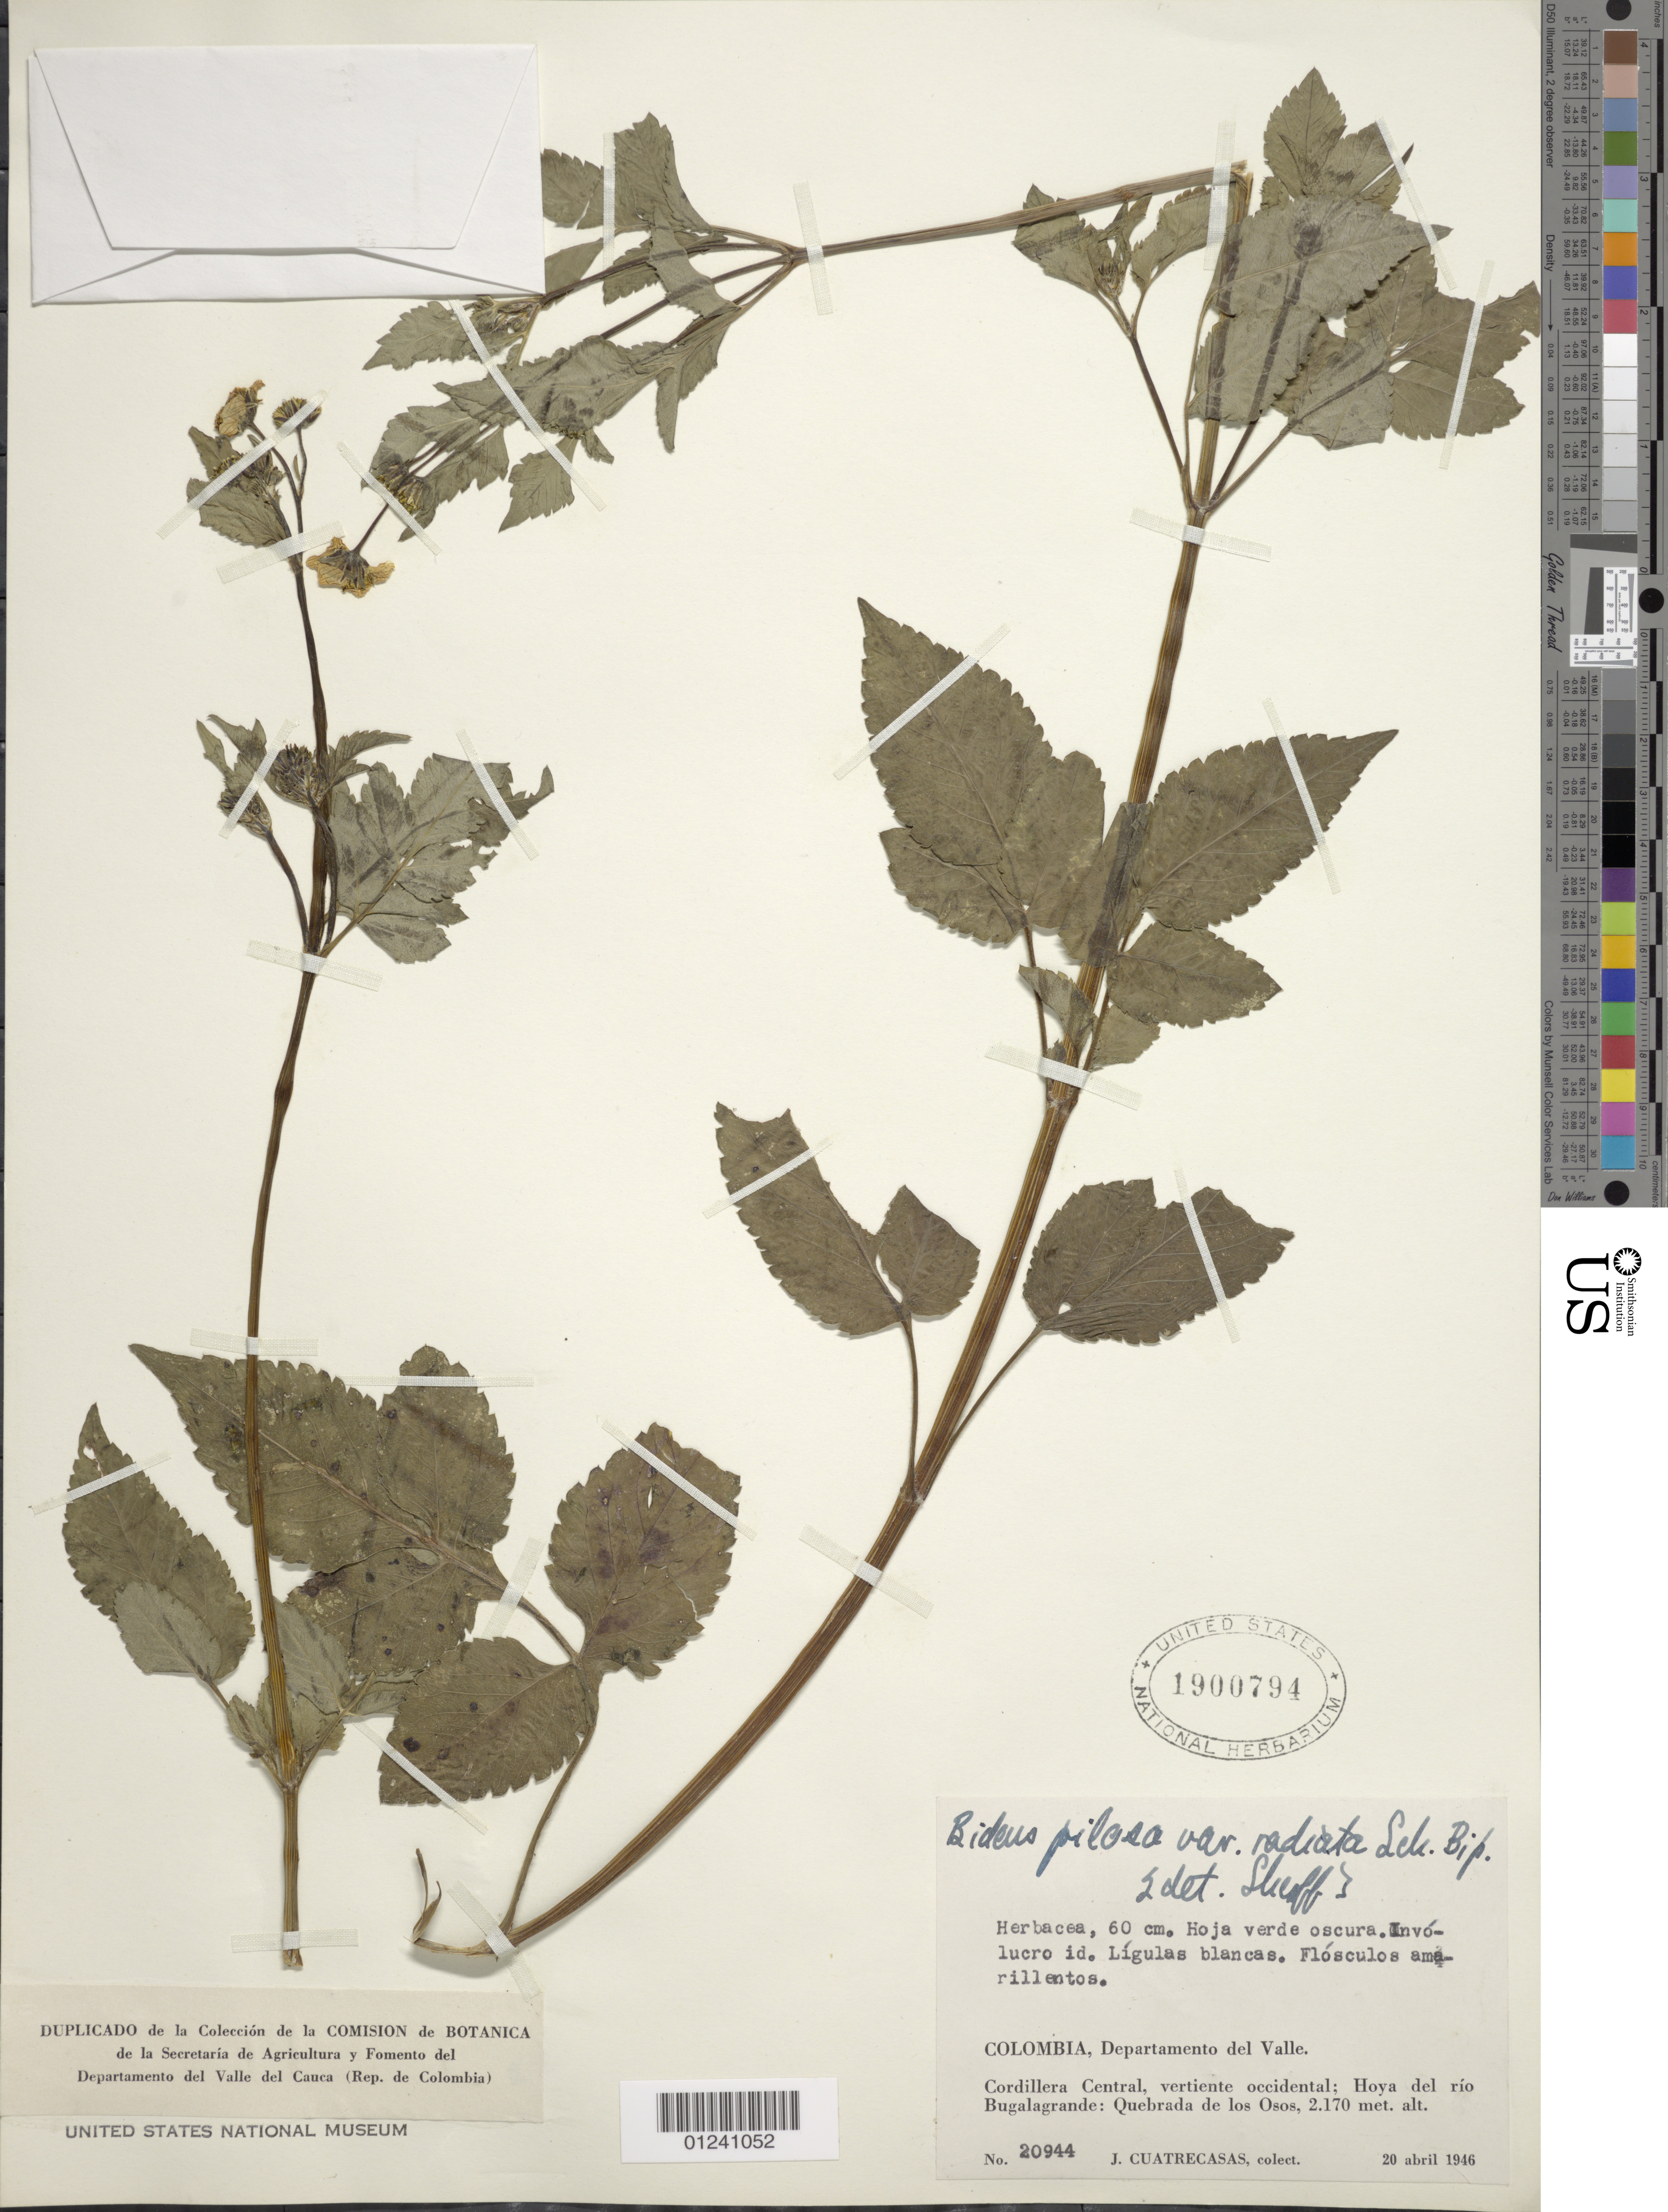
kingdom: Plantae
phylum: Tracheophyta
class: Magnoliopsida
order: Asterales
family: Asteraceae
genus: Bidens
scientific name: Bidens pilosa var. radiata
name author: (Sch. Bip.) J.A. Schmidt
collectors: J. Cuatrecasas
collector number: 20944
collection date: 1946-04-20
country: Colombia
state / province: Valle del Cauca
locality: Cordillera Central: vertiente occidental; Hoya del río Bugalagrande, quebrada de Los Osos.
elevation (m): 2170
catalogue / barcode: US 1900794